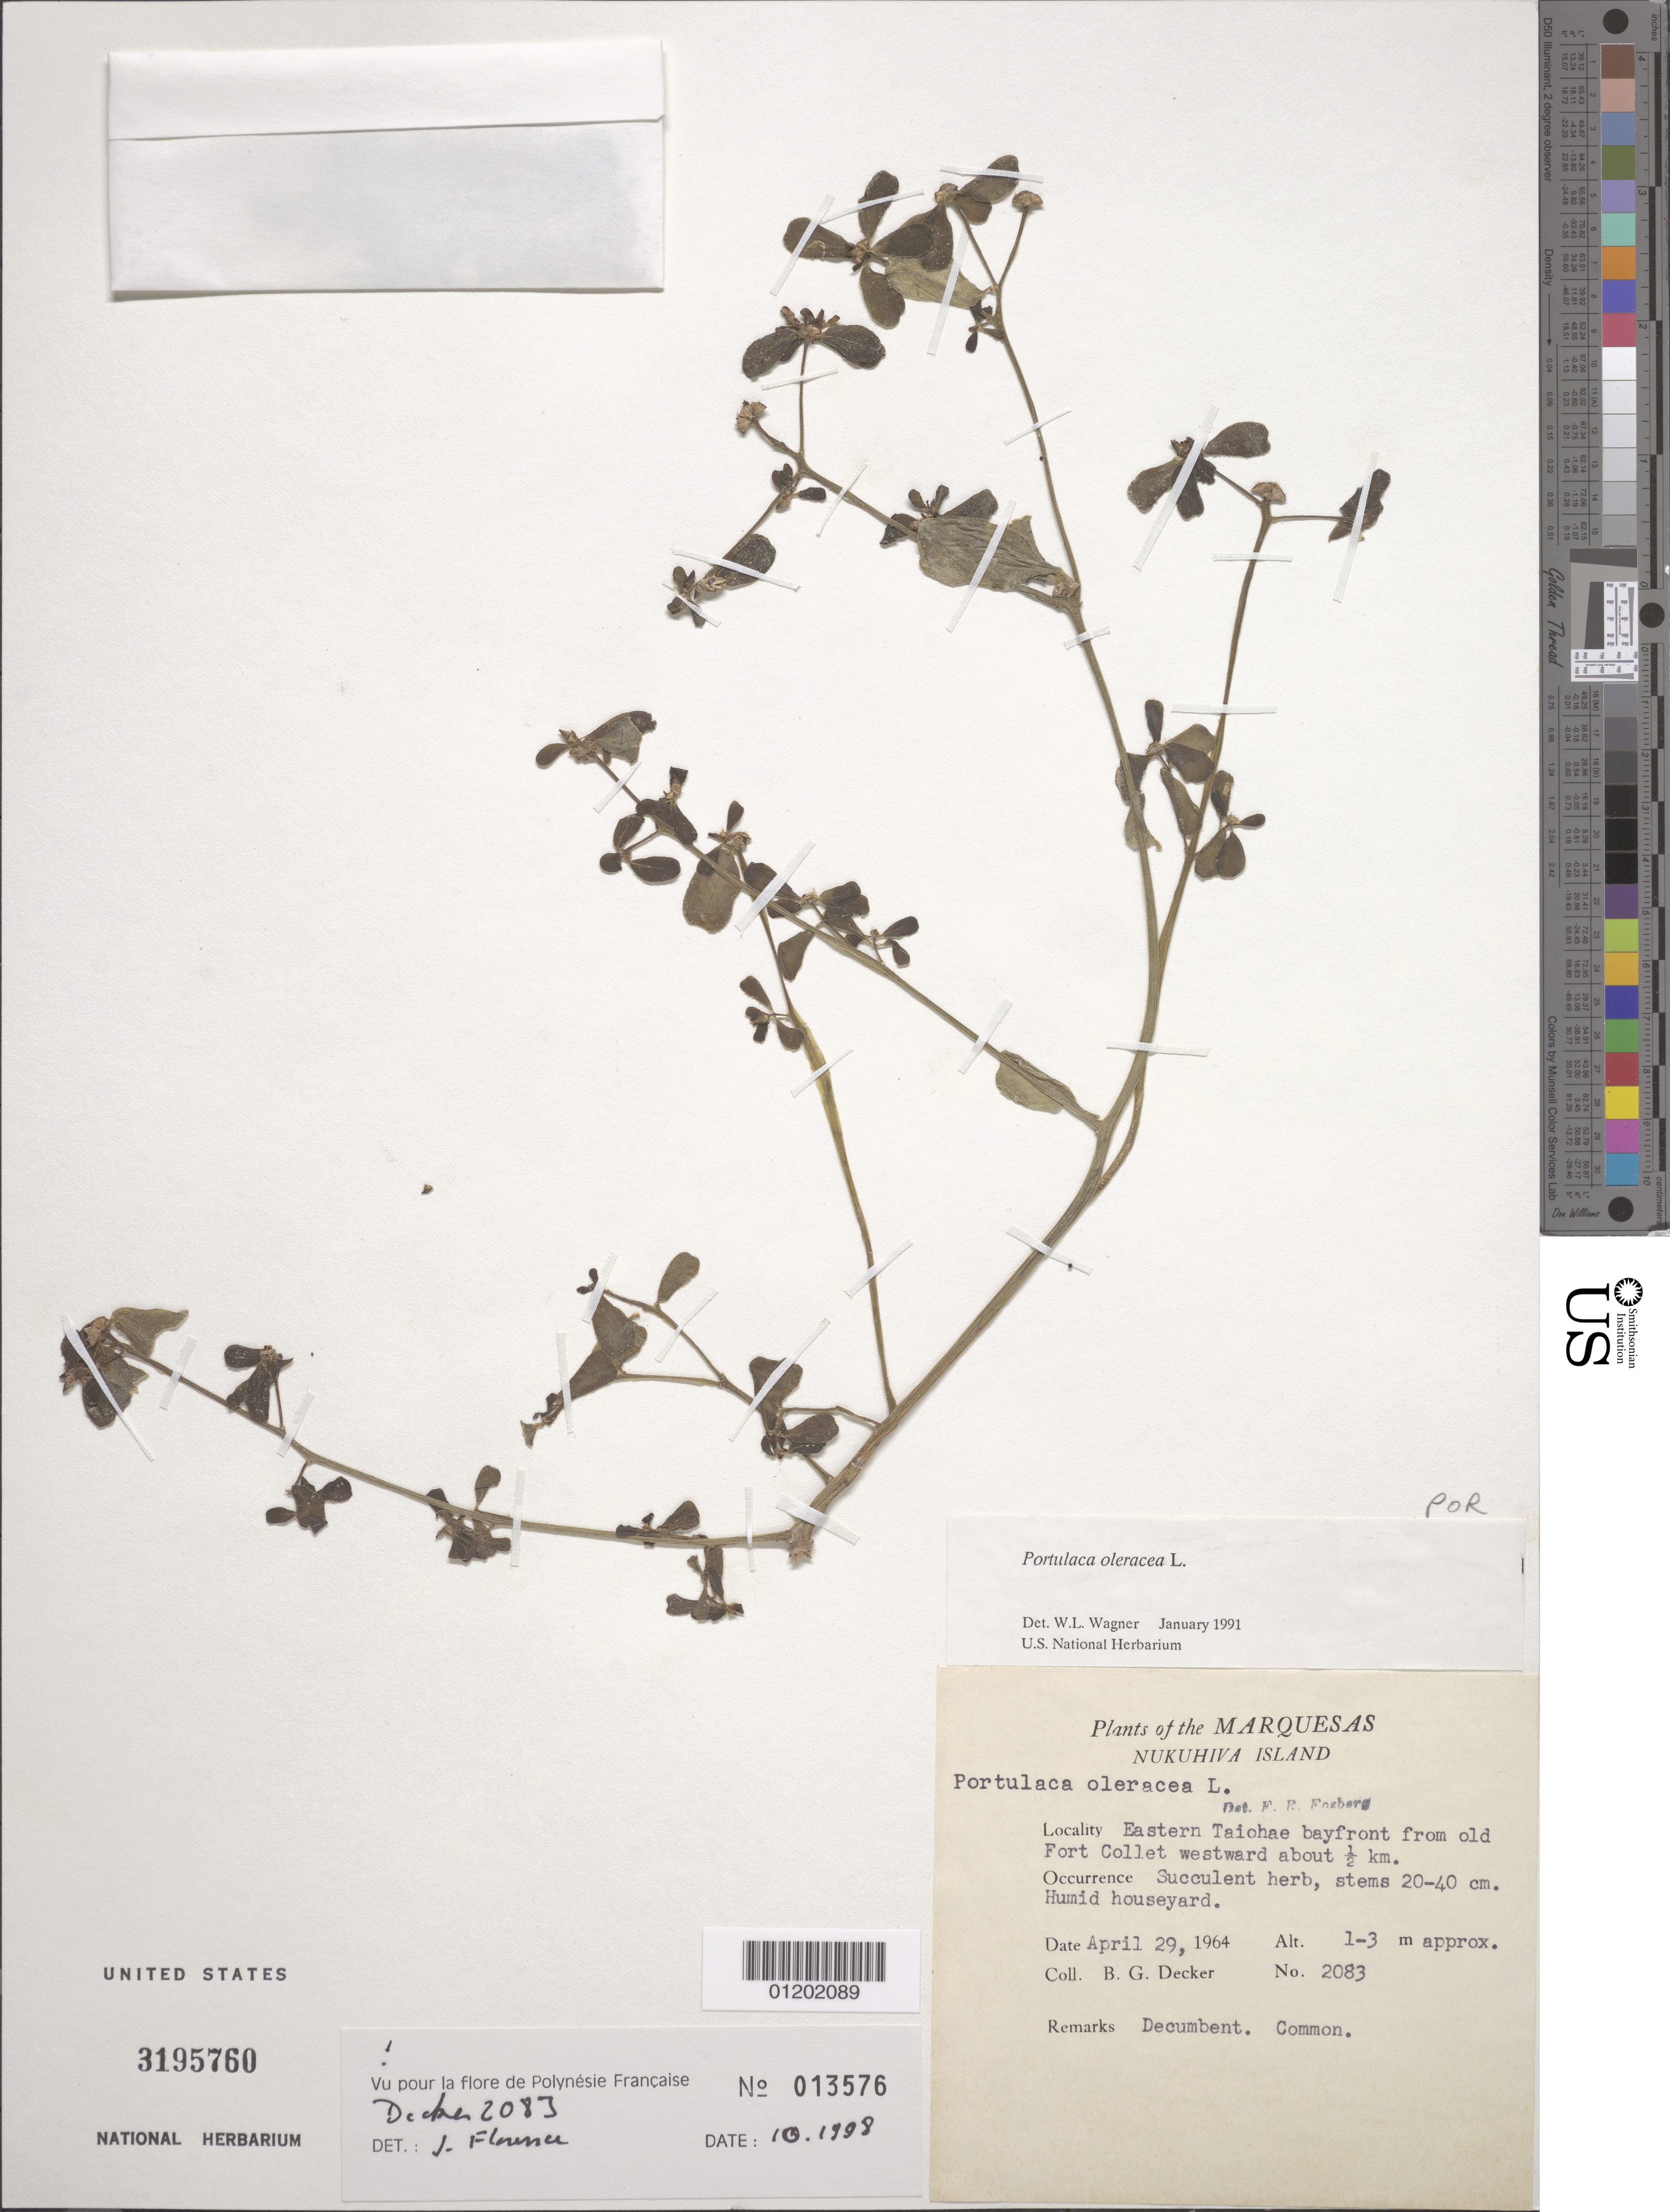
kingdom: Plantae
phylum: Tracheophyta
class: Magnoliopsida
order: Caryophyllales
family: Portulacaceae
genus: Portulaca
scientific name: Portulaca oleracea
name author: L.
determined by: Wagner, W. L., (BOT), Smithsonian Institution - National Museum of Natural History (UNITED STATES)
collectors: B. G. Decker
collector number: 2083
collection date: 1964-04-29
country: French Polynesia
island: Nuku Hiva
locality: E Taiohae bayfront from old Fort Collet westward about 0.5 km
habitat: Common in humid houseyard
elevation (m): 1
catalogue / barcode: US 3195760